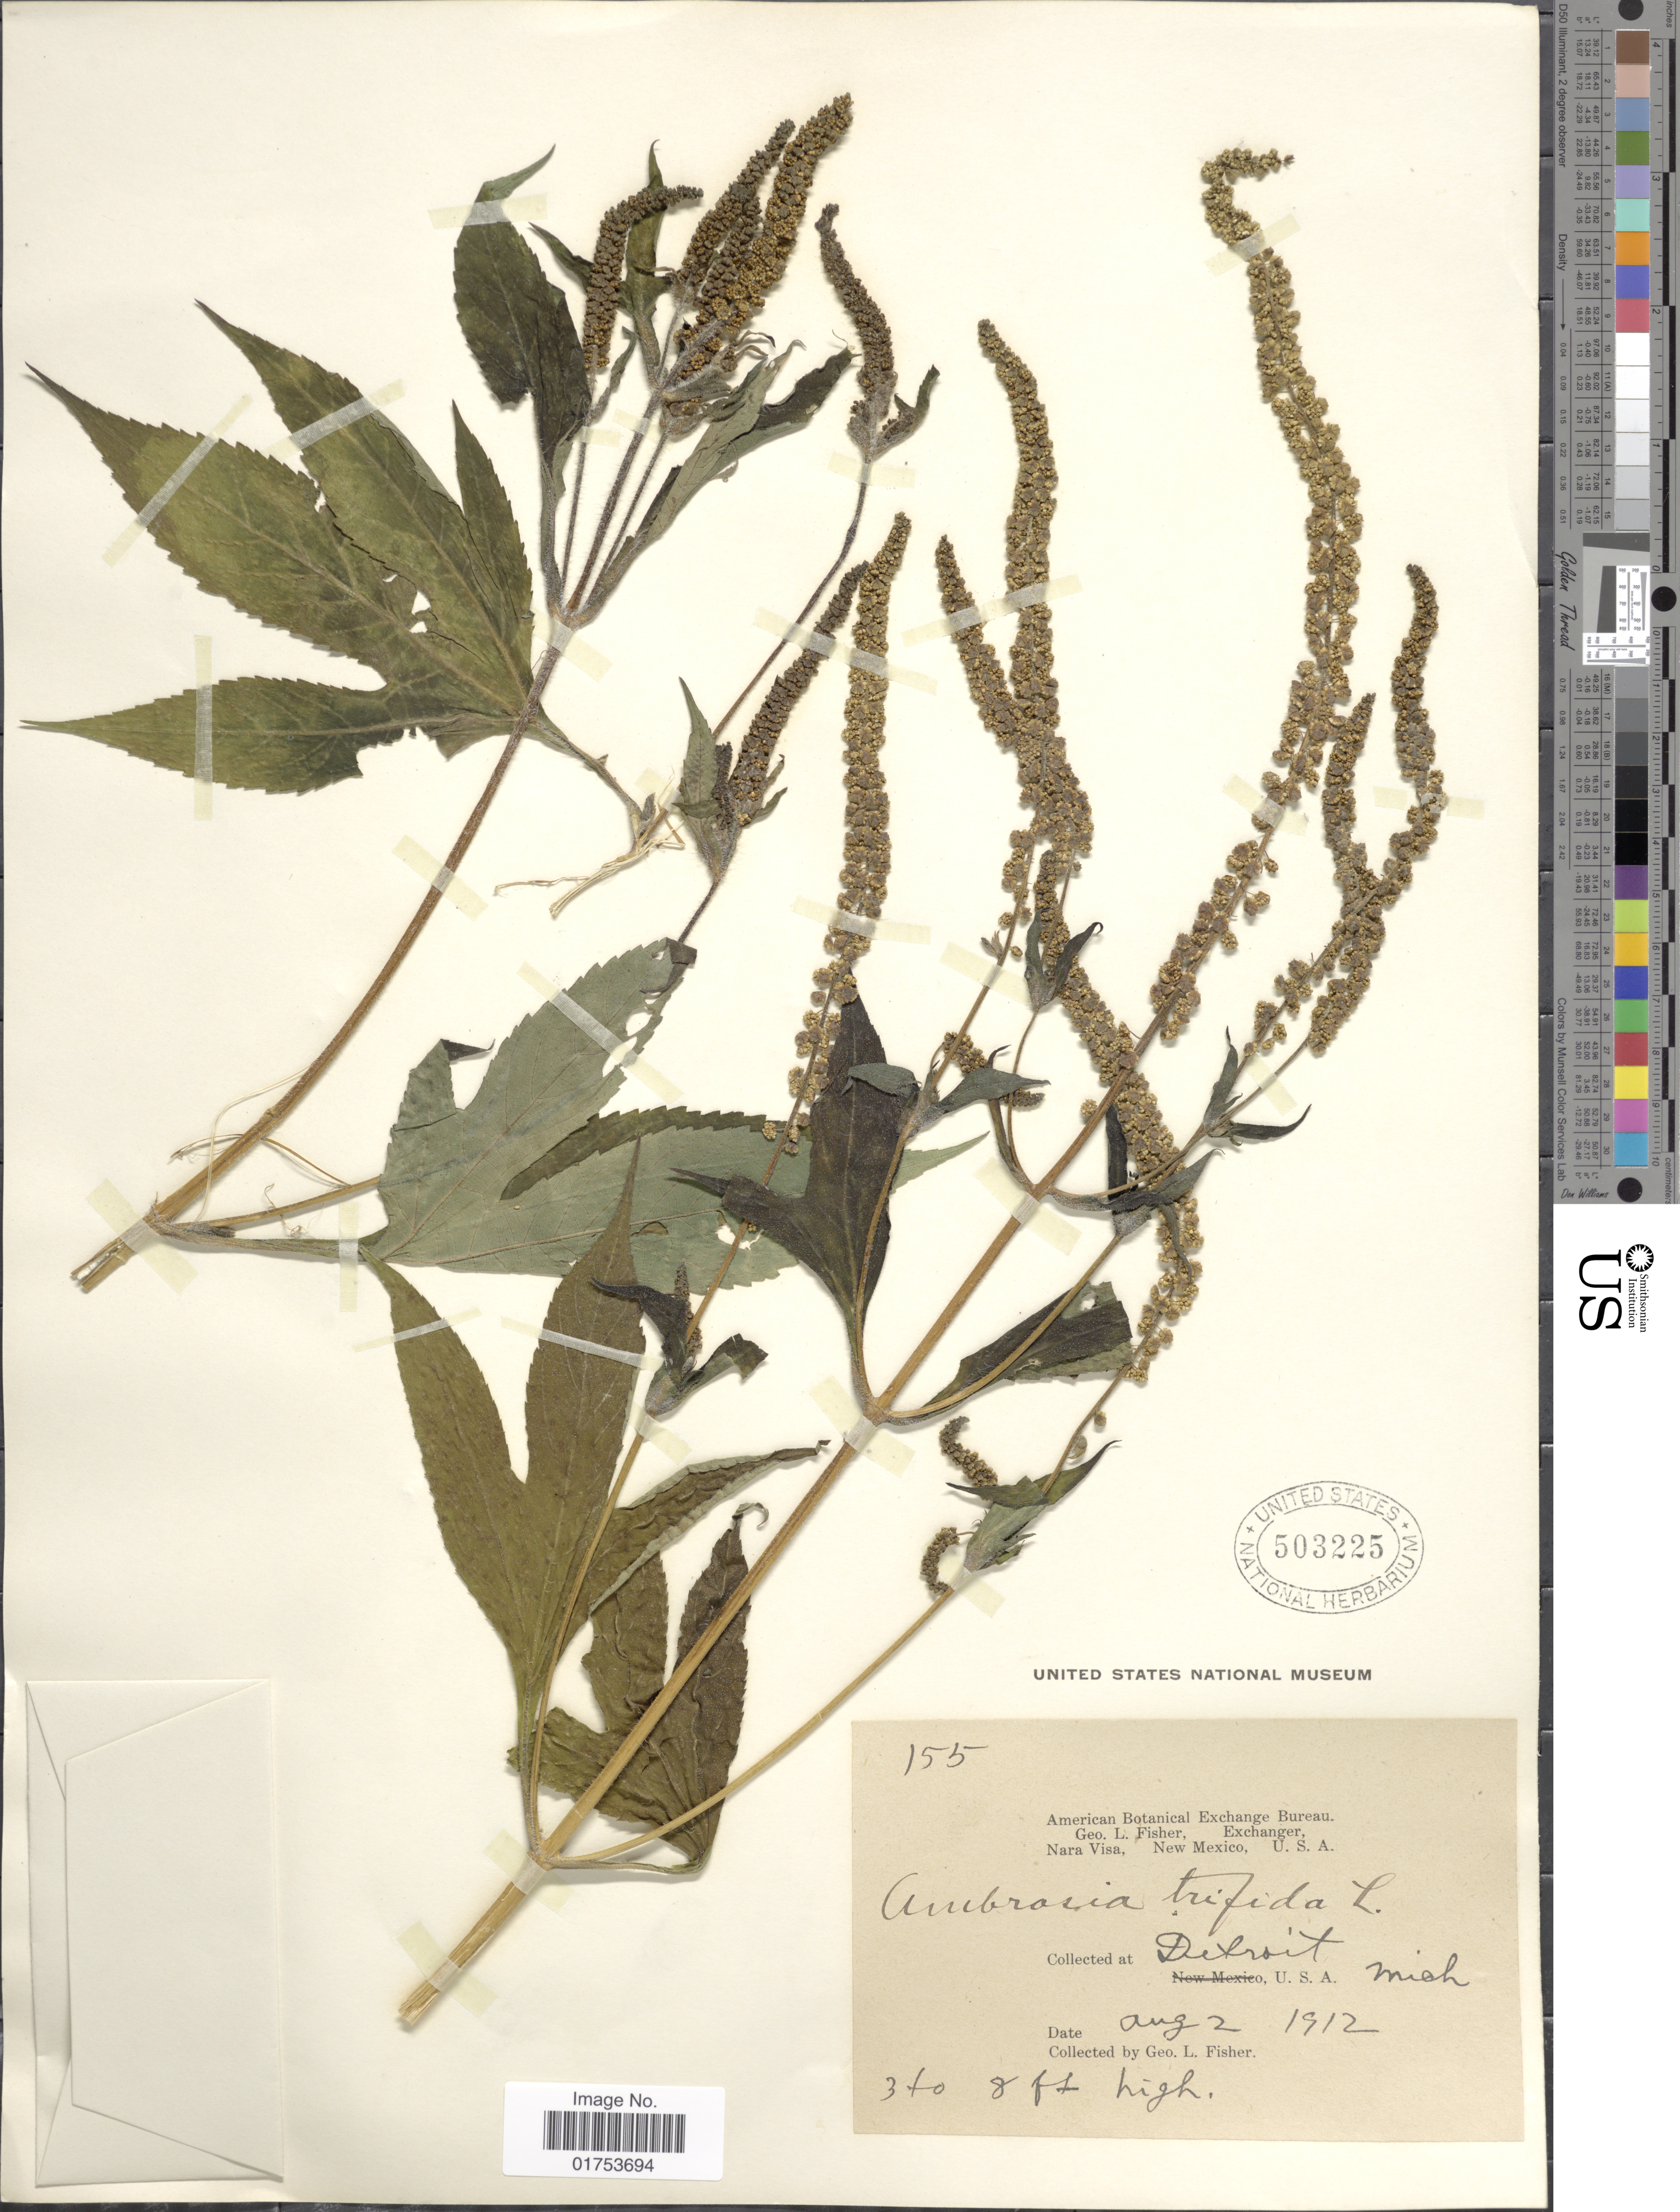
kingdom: Plantae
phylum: Tracheophyta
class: Magnoliopsida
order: Asterales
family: Asteraceae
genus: Ambrosia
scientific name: Ambrosia trifida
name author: L.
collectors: G. L. Fisher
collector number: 155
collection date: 1912-08-02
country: United States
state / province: Michigan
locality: Detroit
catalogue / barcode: US 503225